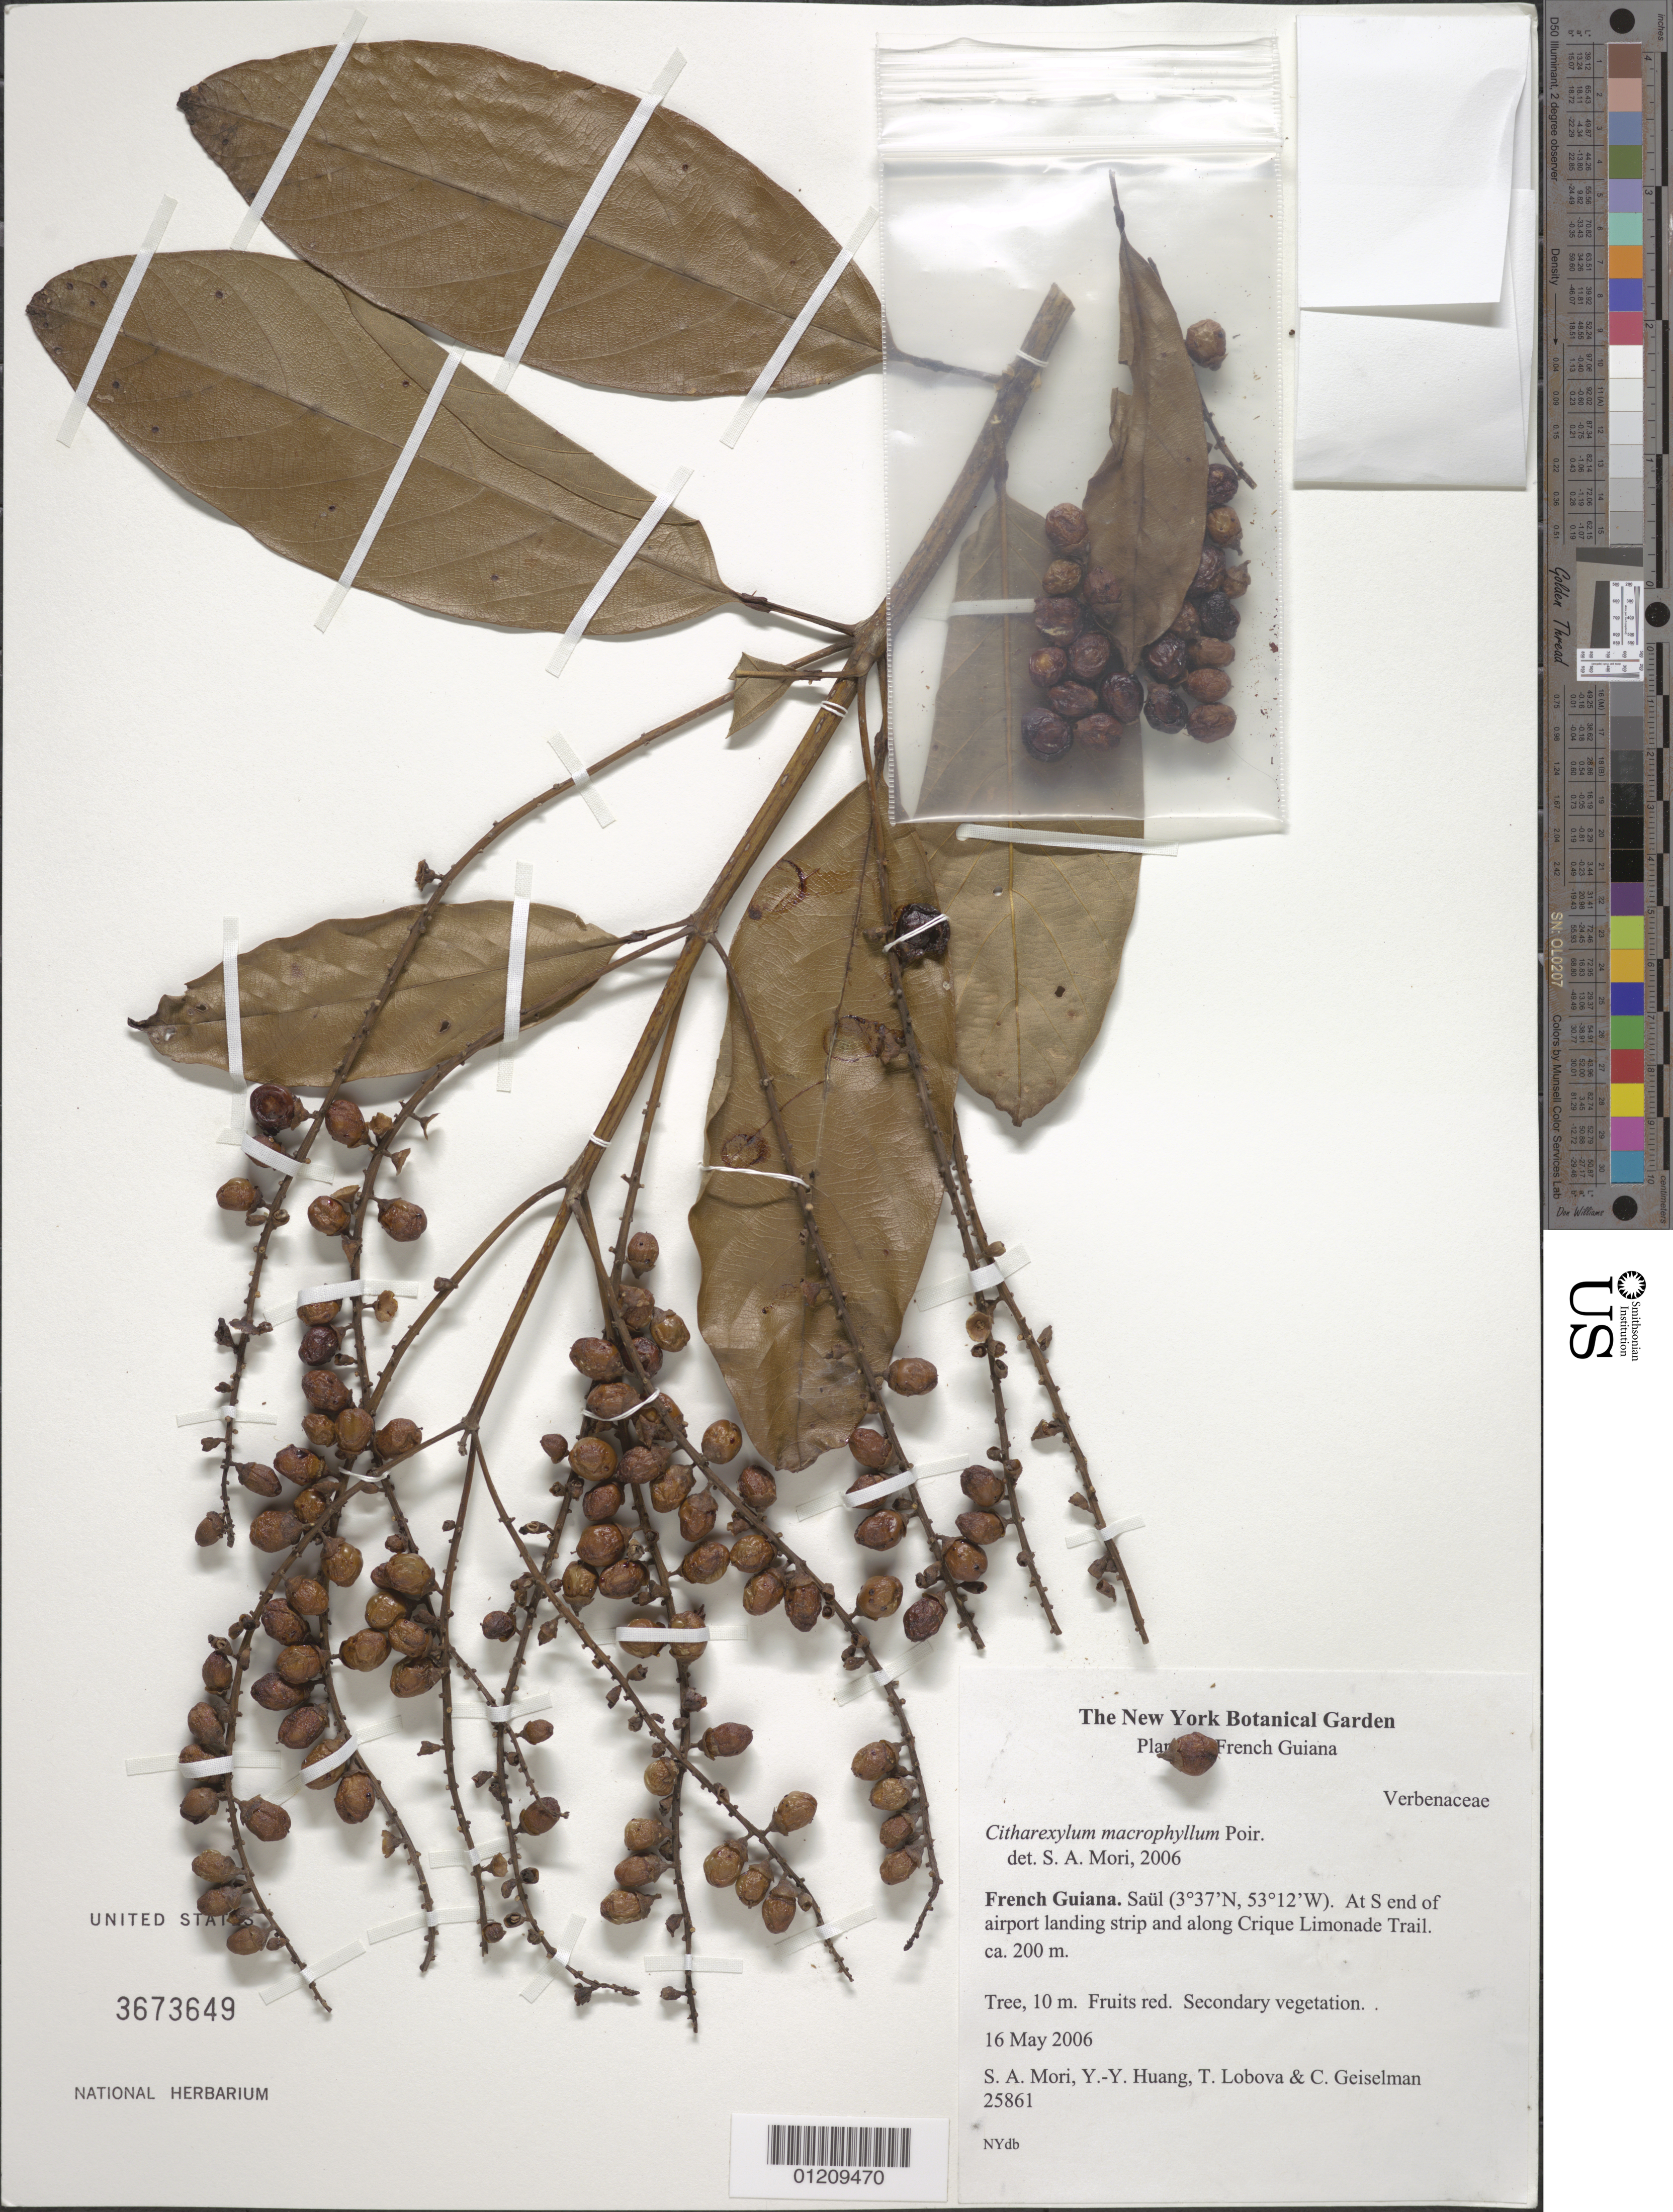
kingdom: Plantae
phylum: Tracheophyta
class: Magnoliopsida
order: Lamiales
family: Verbenaceae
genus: Citharexylum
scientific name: Citharexylum macrophyllum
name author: Poir.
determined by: Mori, Scott A.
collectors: S. Mori, Y. Huang, T. Lobova & C. Geiselman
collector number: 25861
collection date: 2006-05-16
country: French Guiana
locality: Saul. At S end of airport landing strip and along Crique Limonade Trail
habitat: Secondary vegetation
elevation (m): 200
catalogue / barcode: US 3673649